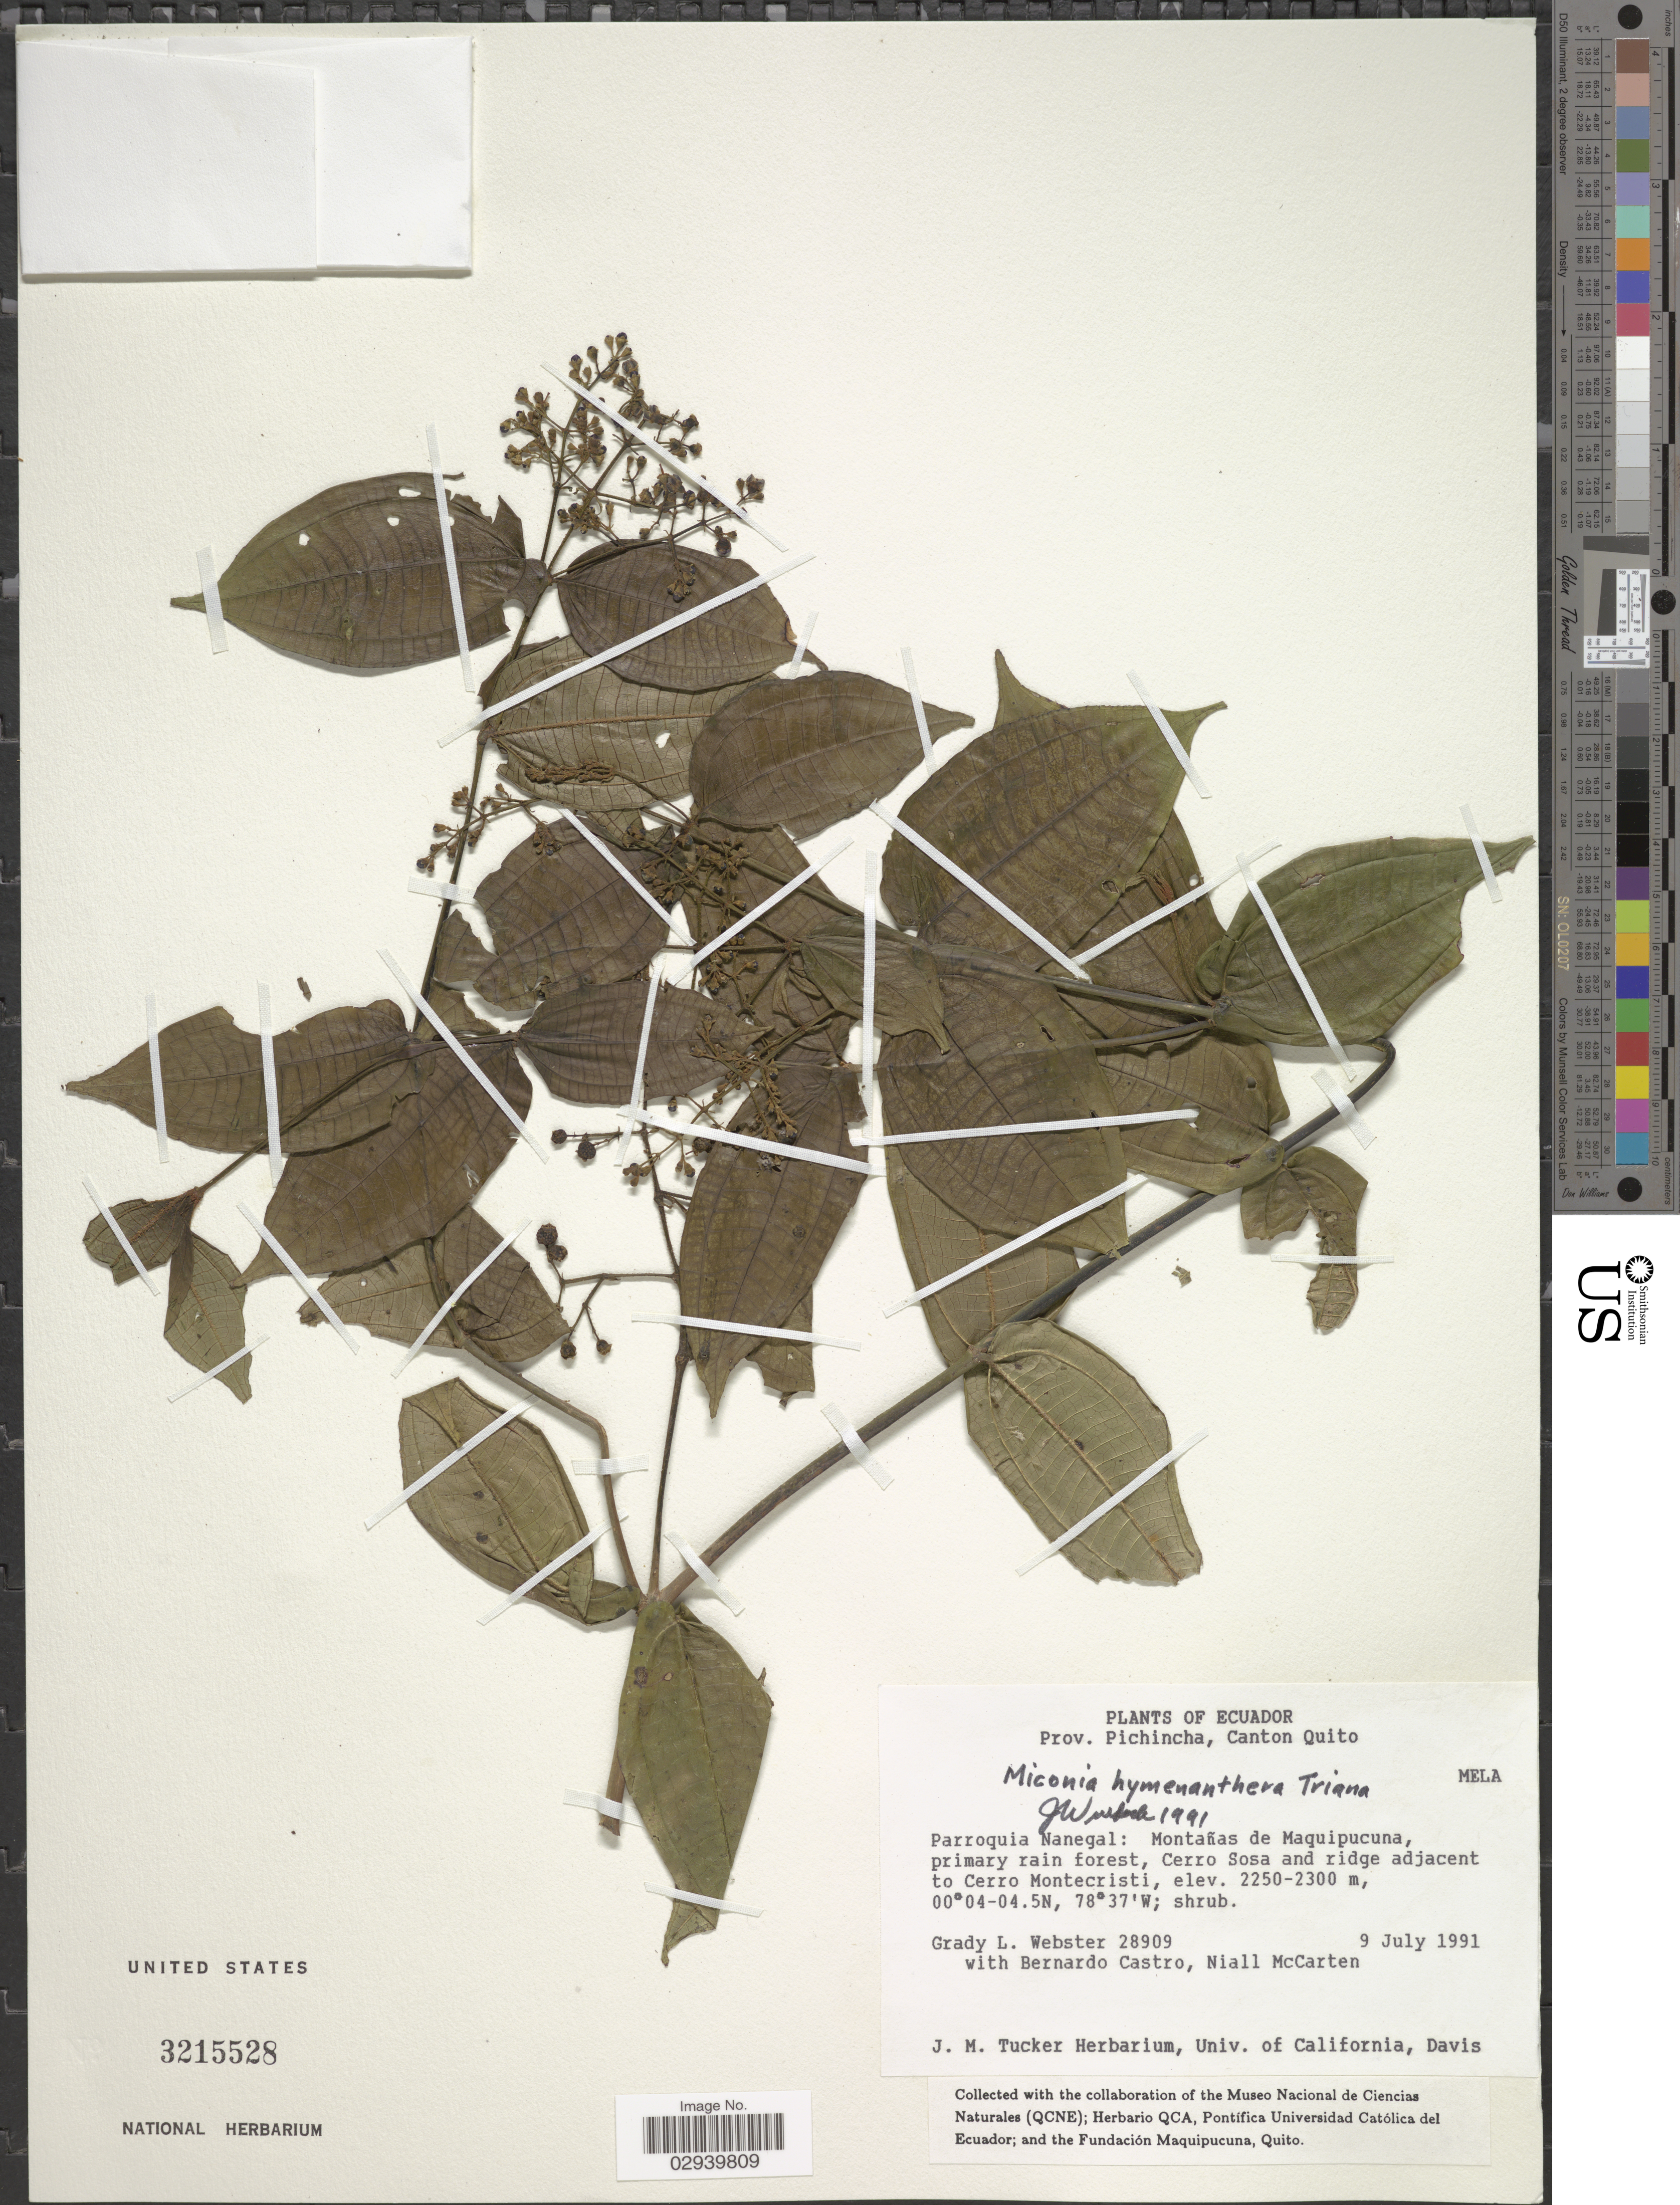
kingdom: Plantae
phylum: Tracheophyta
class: Magnoliopsida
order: Myrtales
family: Melastomataceae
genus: Miconia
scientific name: Miconia hymenanthera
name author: Triana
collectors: G. L. Webster, B. Castro & N. McCarten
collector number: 28909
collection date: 1991-07-09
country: Ecuador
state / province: Pichincha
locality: Prov. Pichincha, Canton Quito. Parroquia Nanegal: Montañas de Maquipucuna, primary rain forest, Cerro Sosa and ridge adjacent to Cerro Montecristi.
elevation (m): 2250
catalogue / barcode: US 3215528